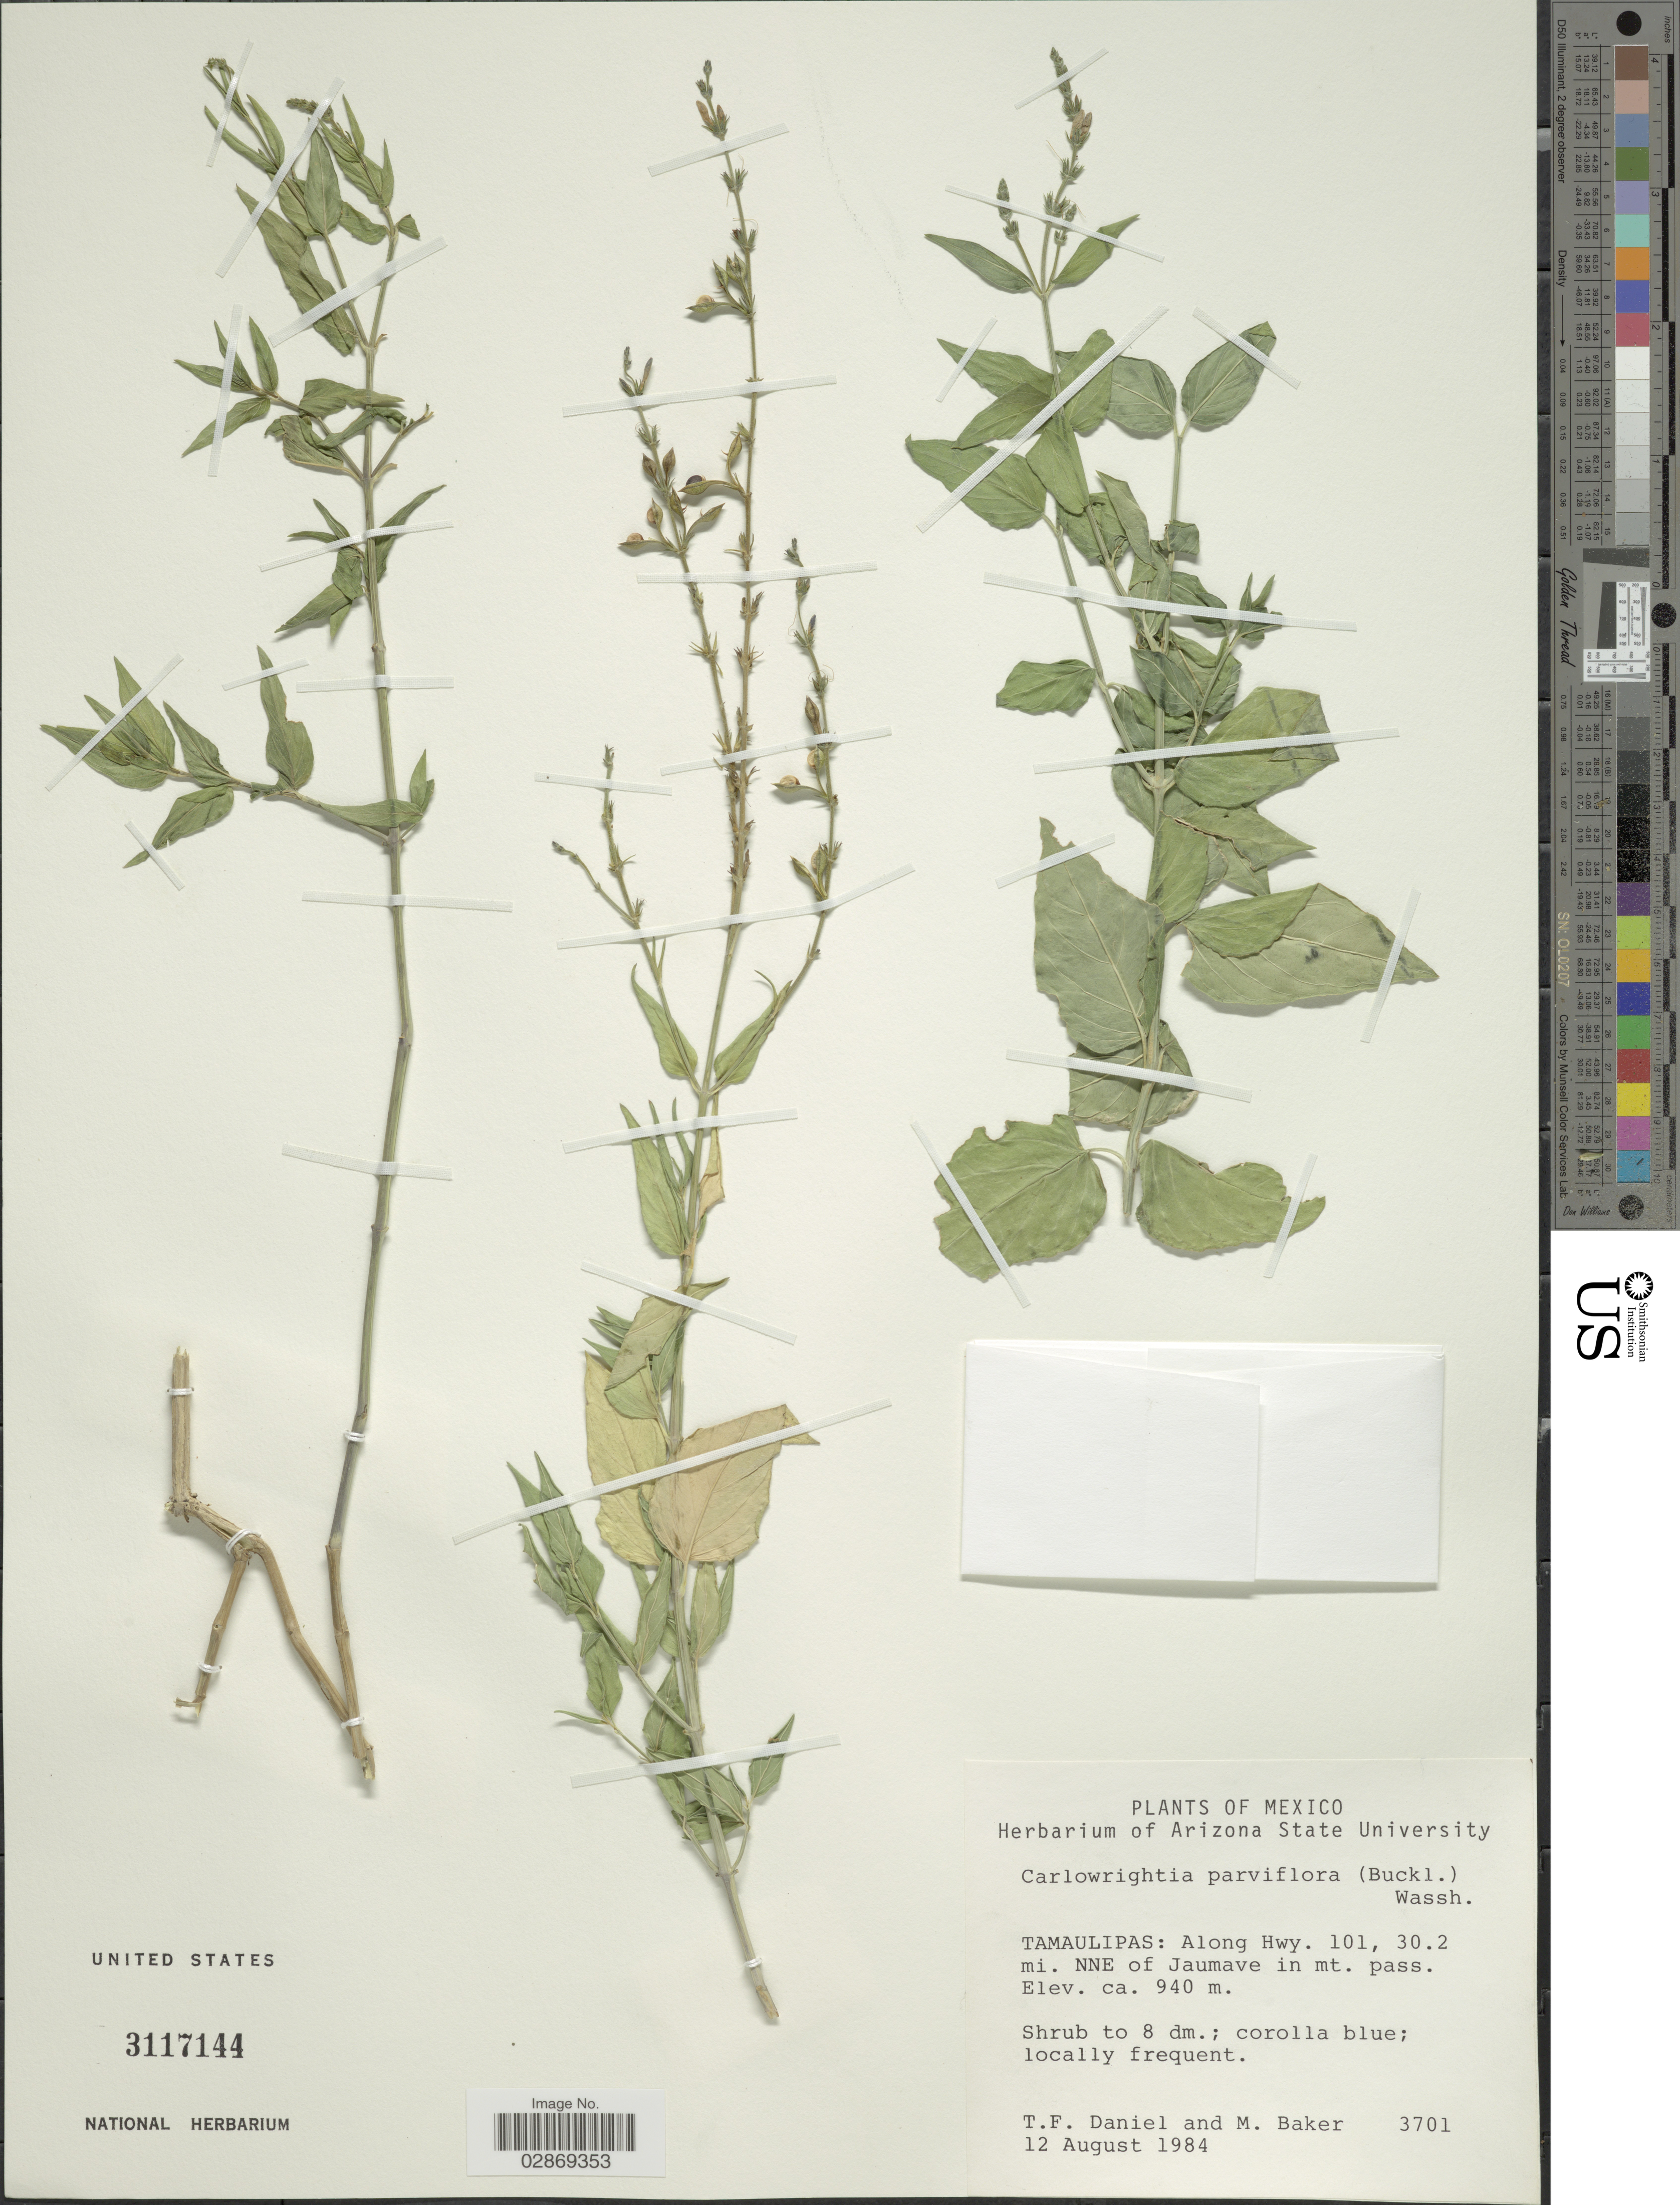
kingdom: Plantae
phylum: Tracheophyta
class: Magnoliopsida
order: Lamiales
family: Acanthaceae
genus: Carlowrightia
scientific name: Carlowrightia parviflora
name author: (Buckley) Wassh.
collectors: T. F. Daniel & M. Baker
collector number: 3701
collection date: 1984-08-12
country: Mexico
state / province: Tamaulipas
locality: Along Hwy. 101, 30.2 mi. NNE of Jaumave in mt. pass.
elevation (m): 940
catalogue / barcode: US 3117144